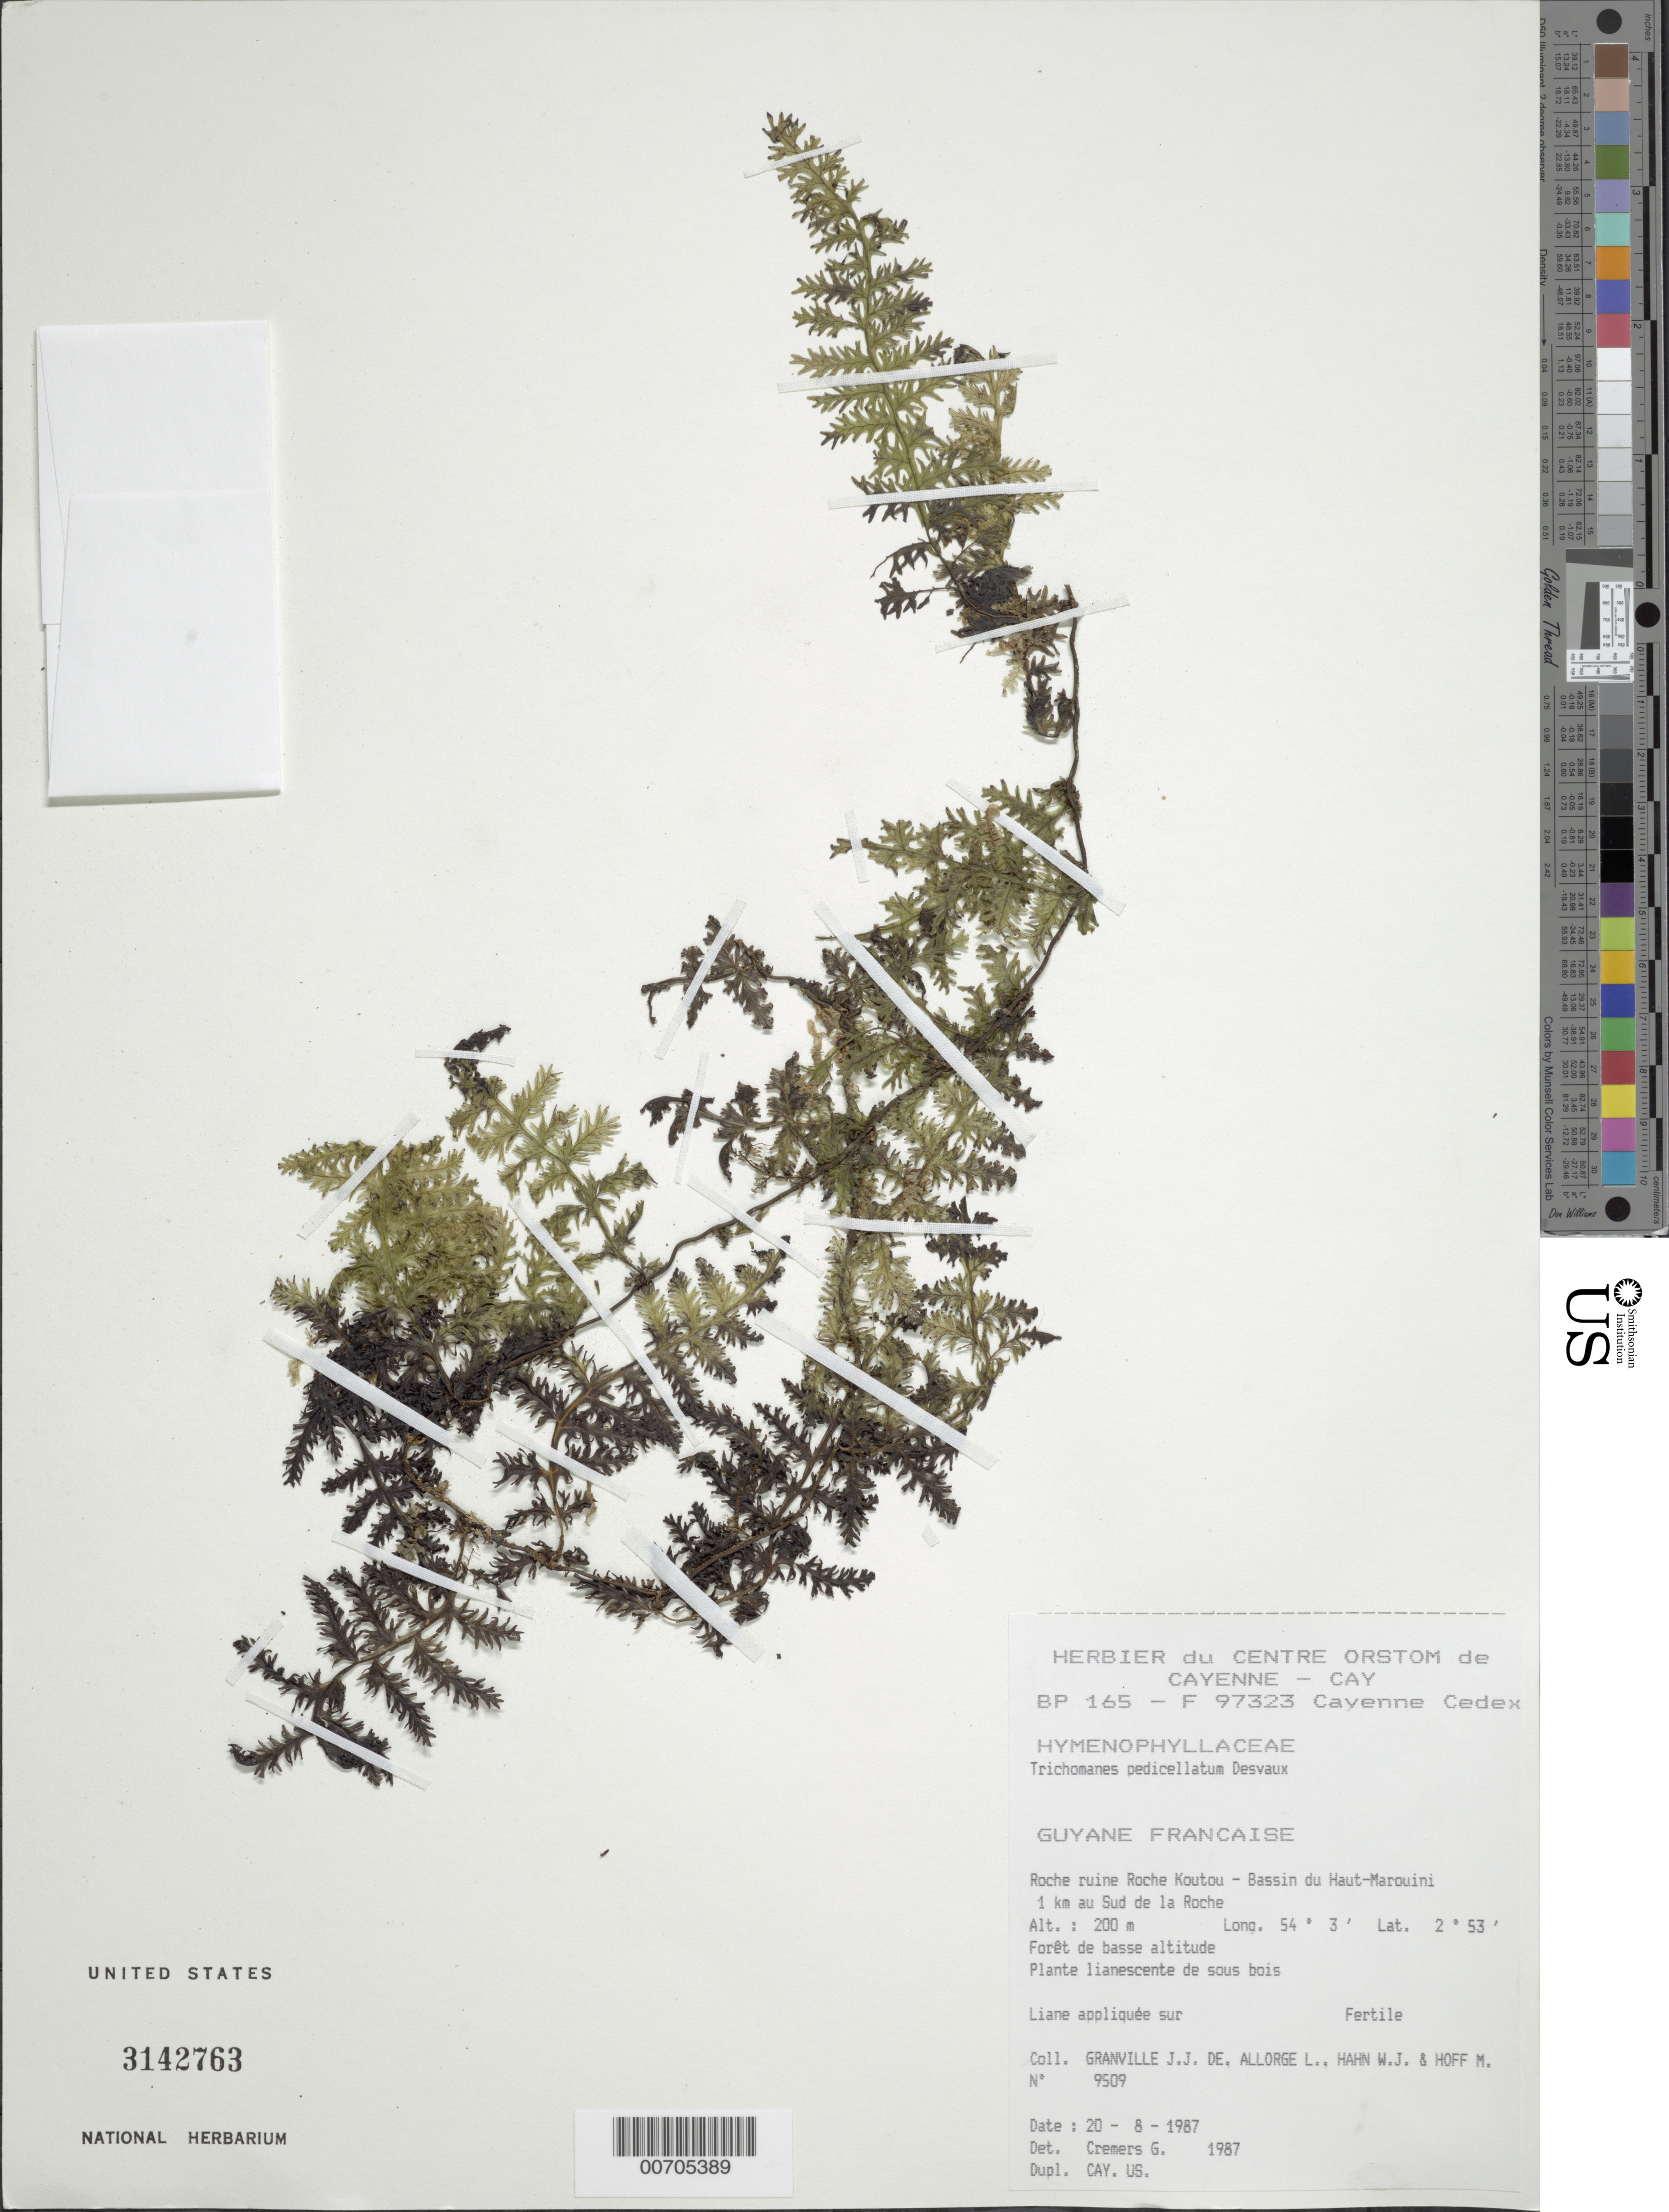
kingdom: Plantae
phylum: Tracheophyta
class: Polypodiopsida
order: Hymenophyllales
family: Hymenophyllaceae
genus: Trichomanes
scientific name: Trichomanes pedicellatum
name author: Desv.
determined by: Cremers, Georges A.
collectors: J.-J. de Granville, L. Allorge, W. J. Hahn & M. Hoff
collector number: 9509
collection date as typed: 20-Aug-87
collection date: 1987-08-20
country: French Guiana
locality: Roche Koutou, Bassin du Haut-Marouini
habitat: Low forest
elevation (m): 200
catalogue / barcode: US 3142763